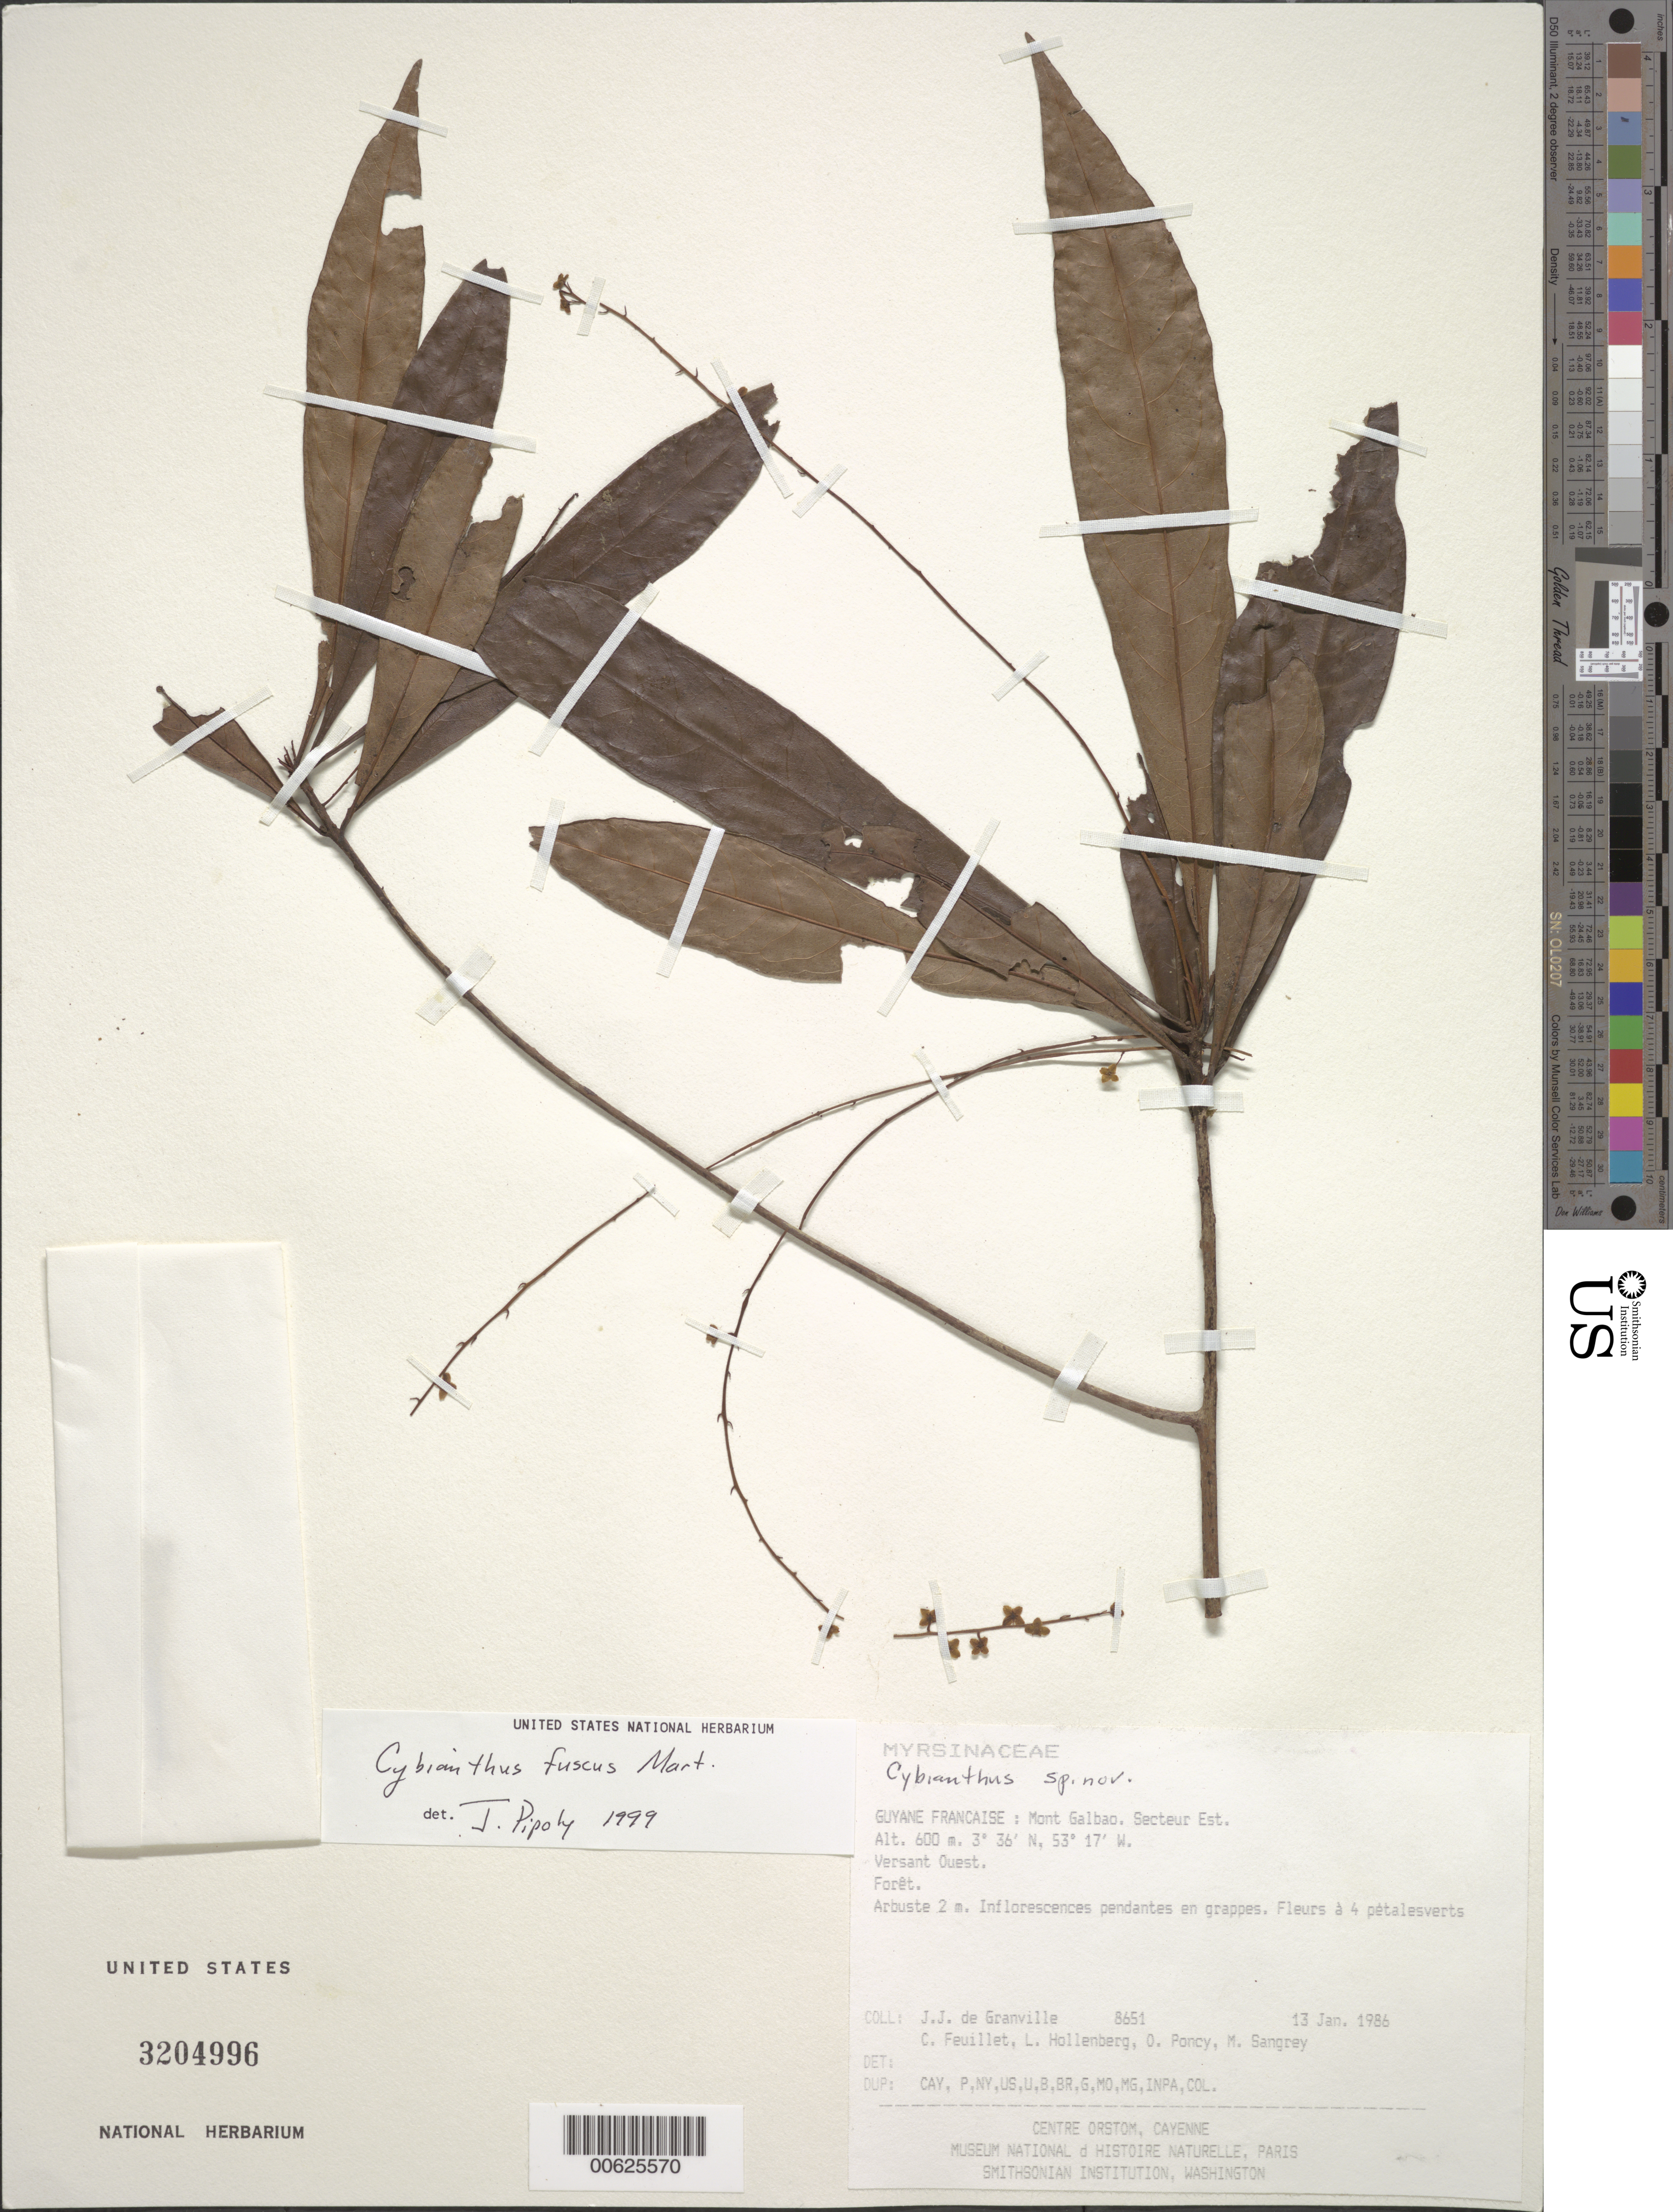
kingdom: Plantae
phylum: Tracheophyta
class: Magnoliopsida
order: Ericales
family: Primulaceae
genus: Cybianthus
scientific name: Cybianthus fuscus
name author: Mart.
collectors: J.-J. de Granville, C. Feuillet, L. Hollenberg, O. Poncy & M. Sangrey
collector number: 8651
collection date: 1986-01-13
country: French Guiana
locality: Guyane Francaise: Mont Galbao. Secteur Est. Versant Ouest.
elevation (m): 600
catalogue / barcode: US 3204996